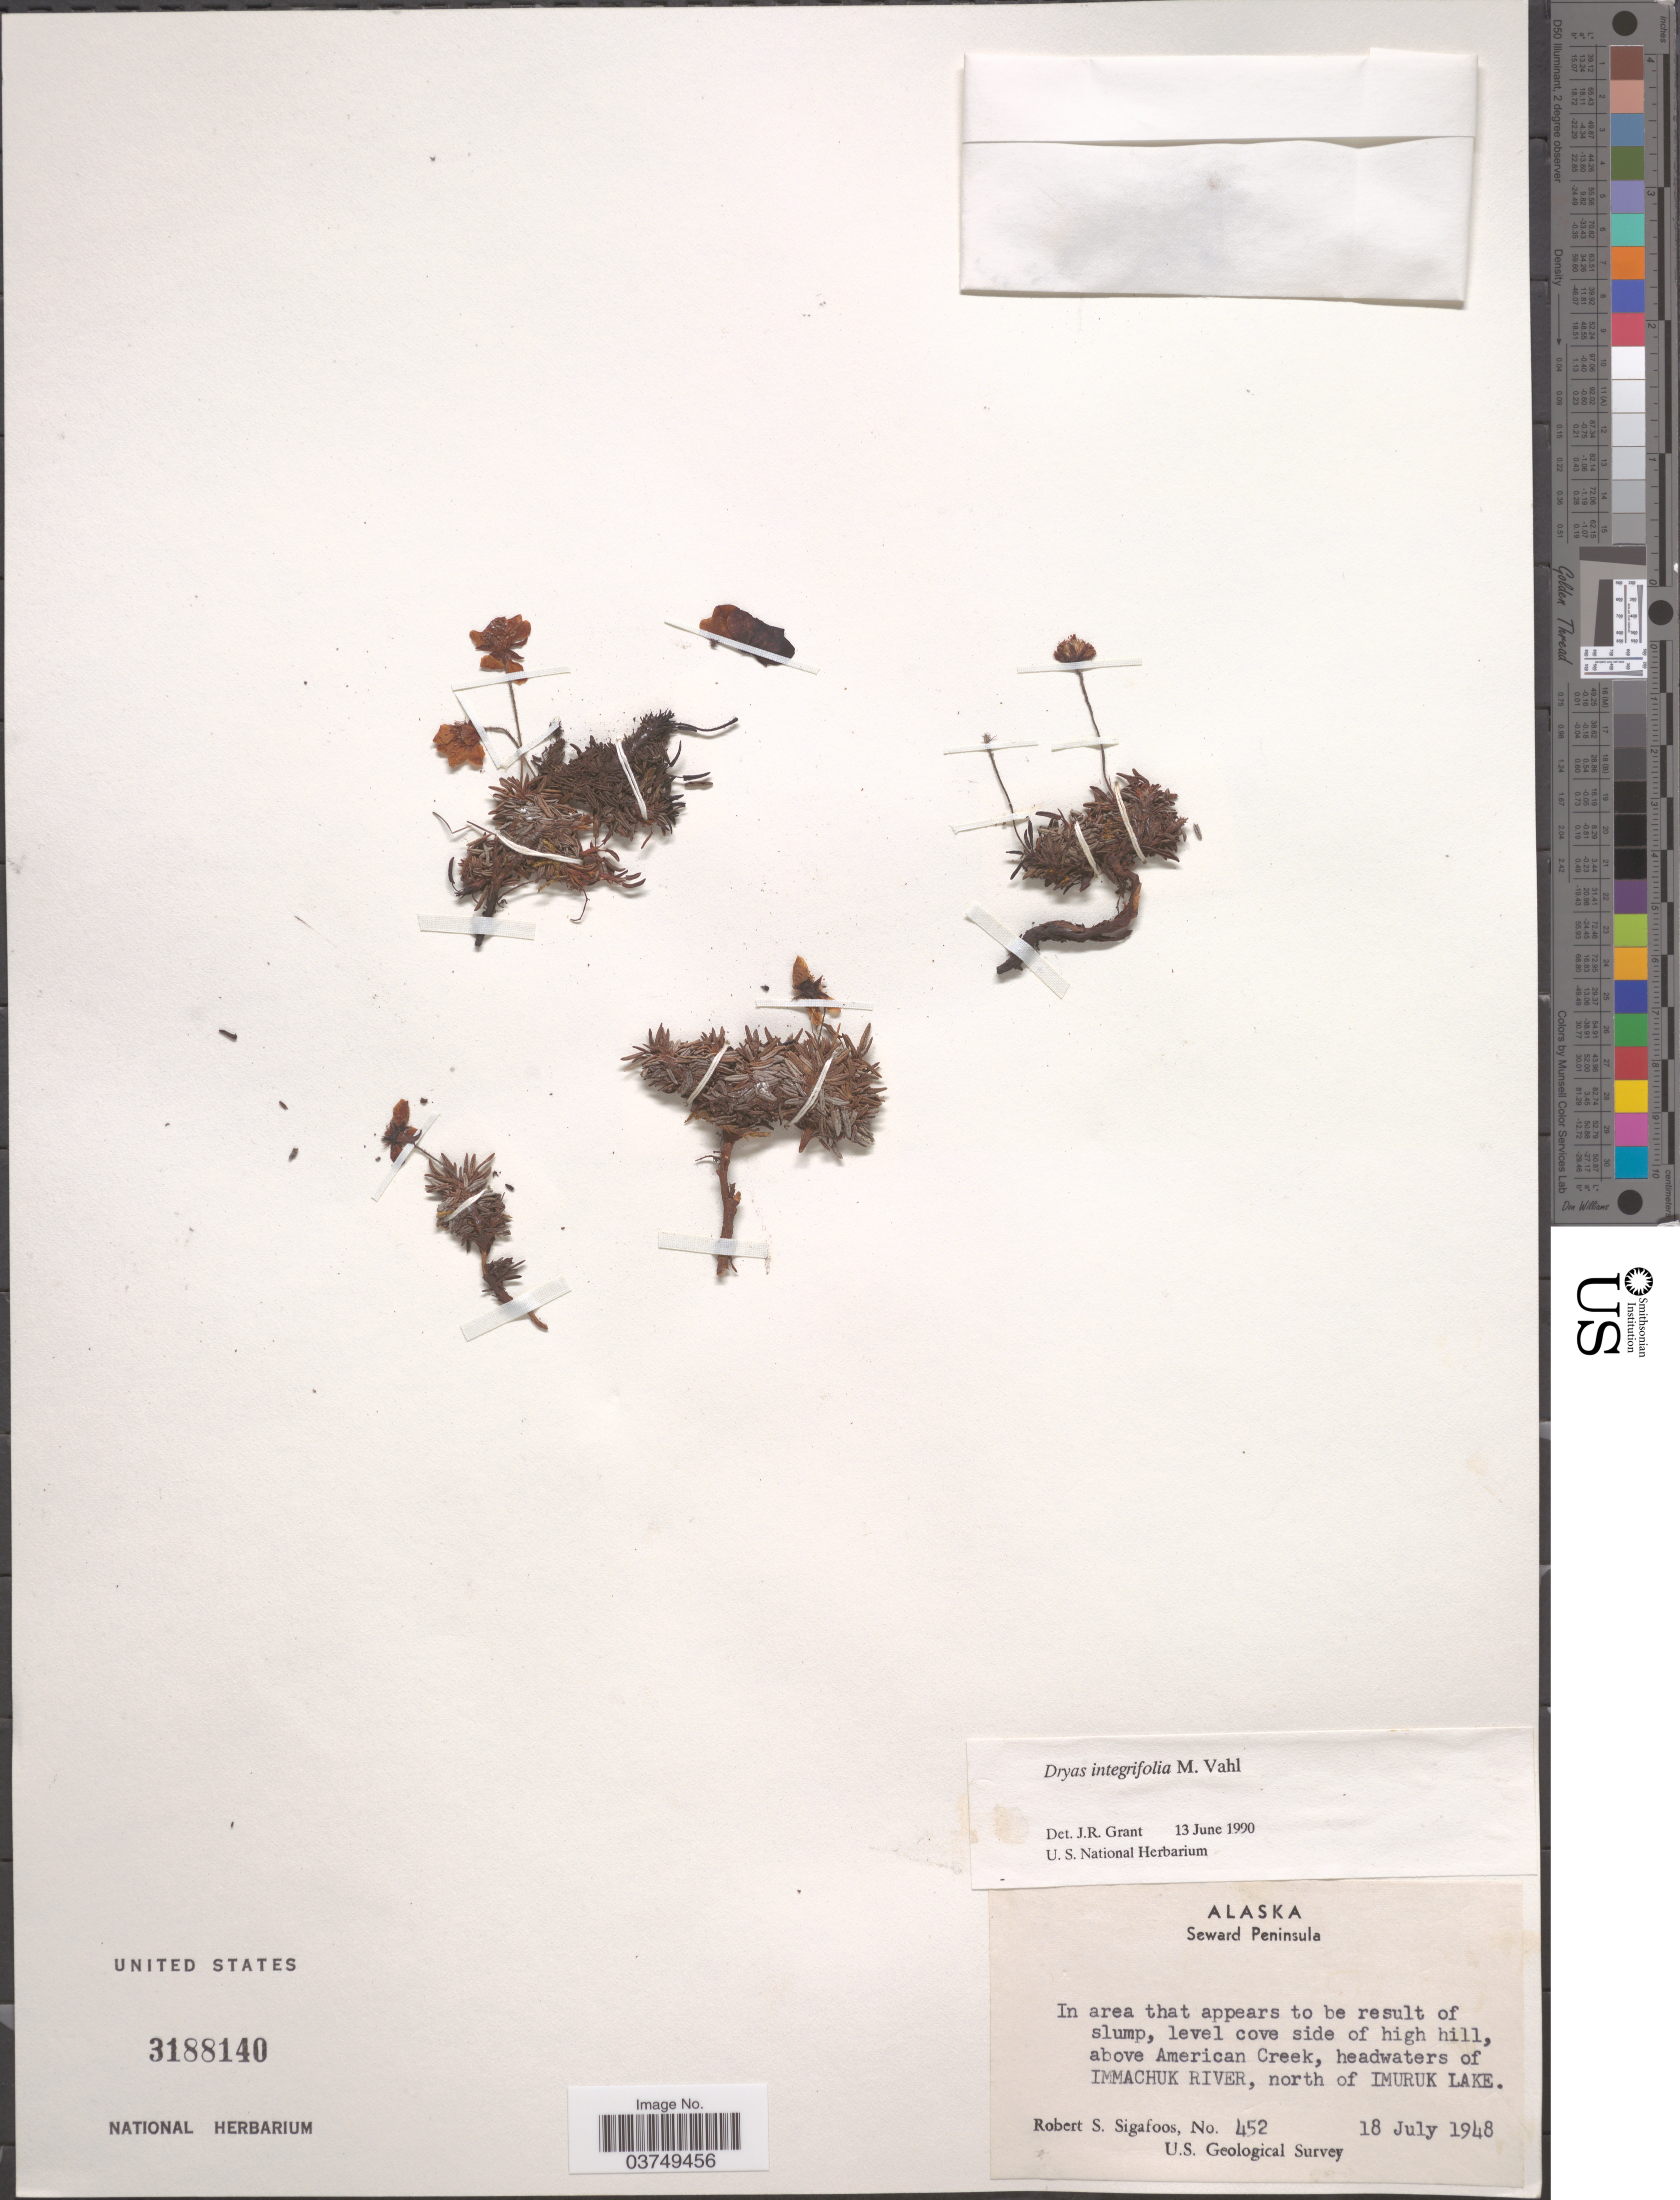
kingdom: Plantae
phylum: Tracheophyta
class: Magnoliopsida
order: Rosales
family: Rosaceae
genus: Dryas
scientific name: Dryas integrifolia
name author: Vahl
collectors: R. Sigafoos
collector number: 452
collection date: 1948-07-18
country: United States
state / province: Alaska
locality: Seward Peninsula. Level cove side of high hill, above American Creek, headwaters of Immachuk River, north of Imuruk Lake.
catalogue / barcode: US 3188140